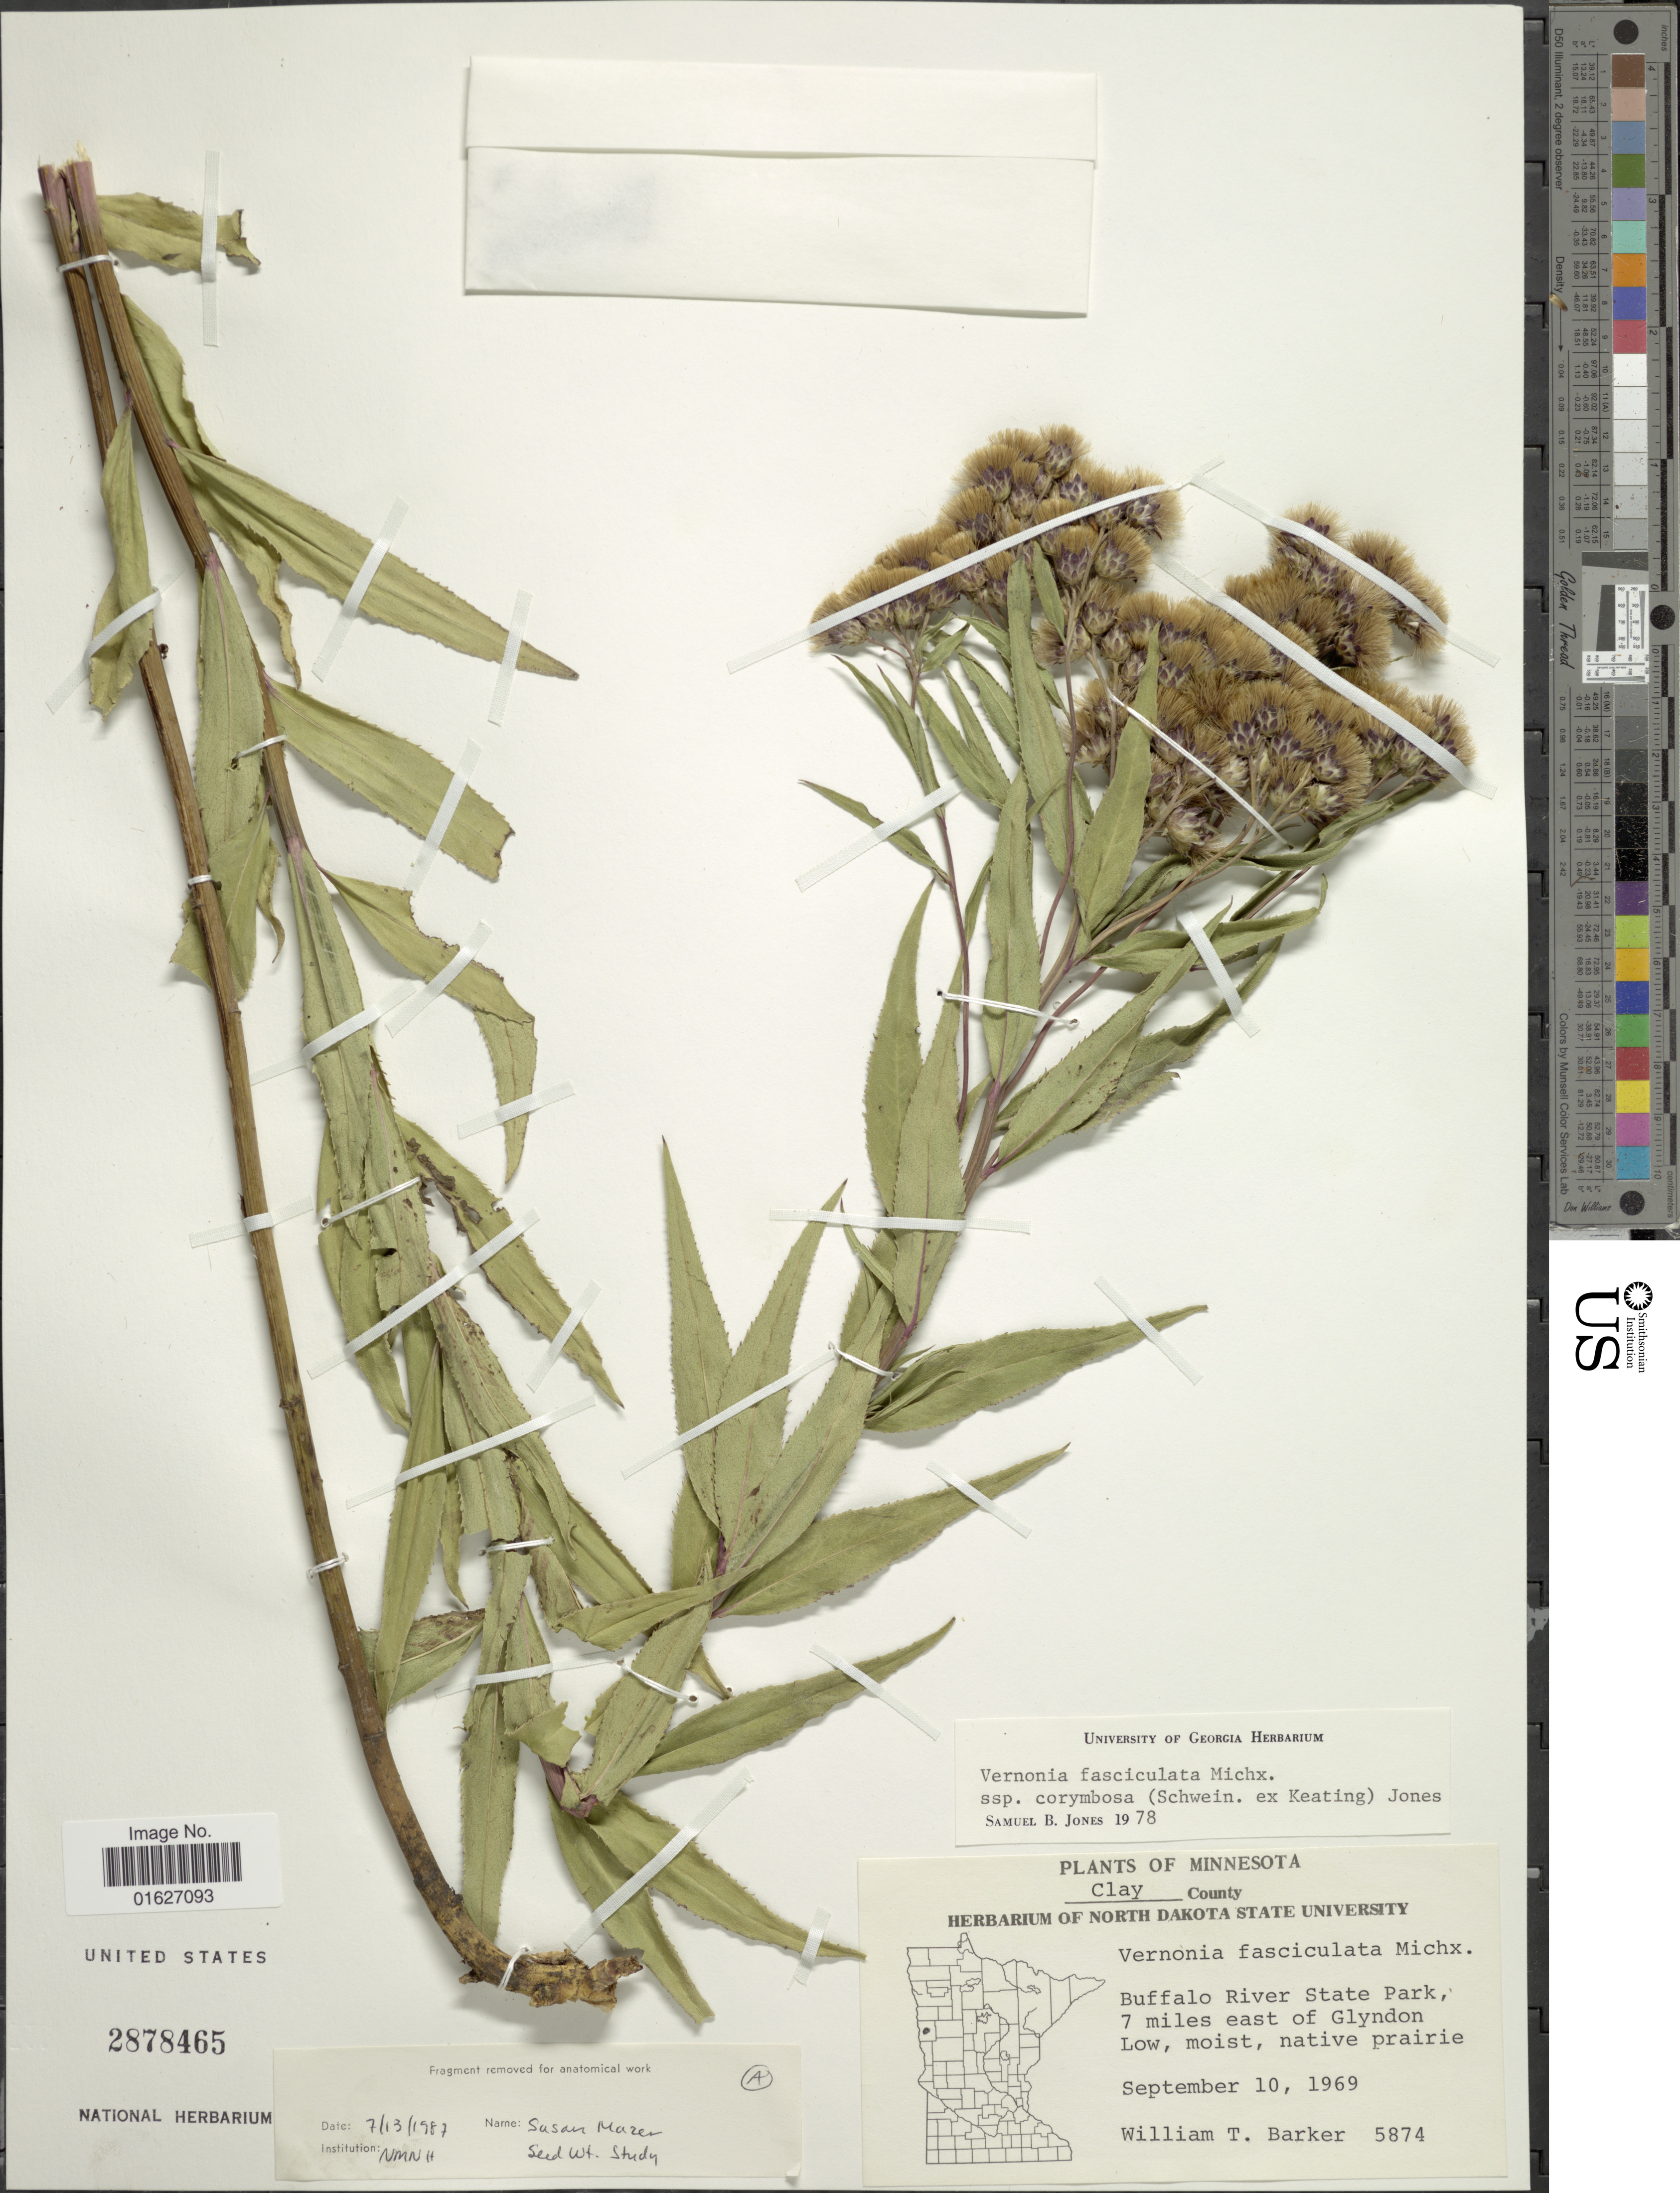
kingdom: Plantae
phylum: Tracheophyta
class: Magnoliopsida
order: Asterales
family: Asteraceae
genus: Vernonia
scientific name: Vernonia fasciculata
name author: Michx.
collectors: W. T. Barker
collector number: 5874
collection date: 1969-09-10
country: United States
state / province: Minnesota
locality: Clay County, Buffalo River State Park, 7 miles east of Glyndon.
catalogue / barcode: US 2878465